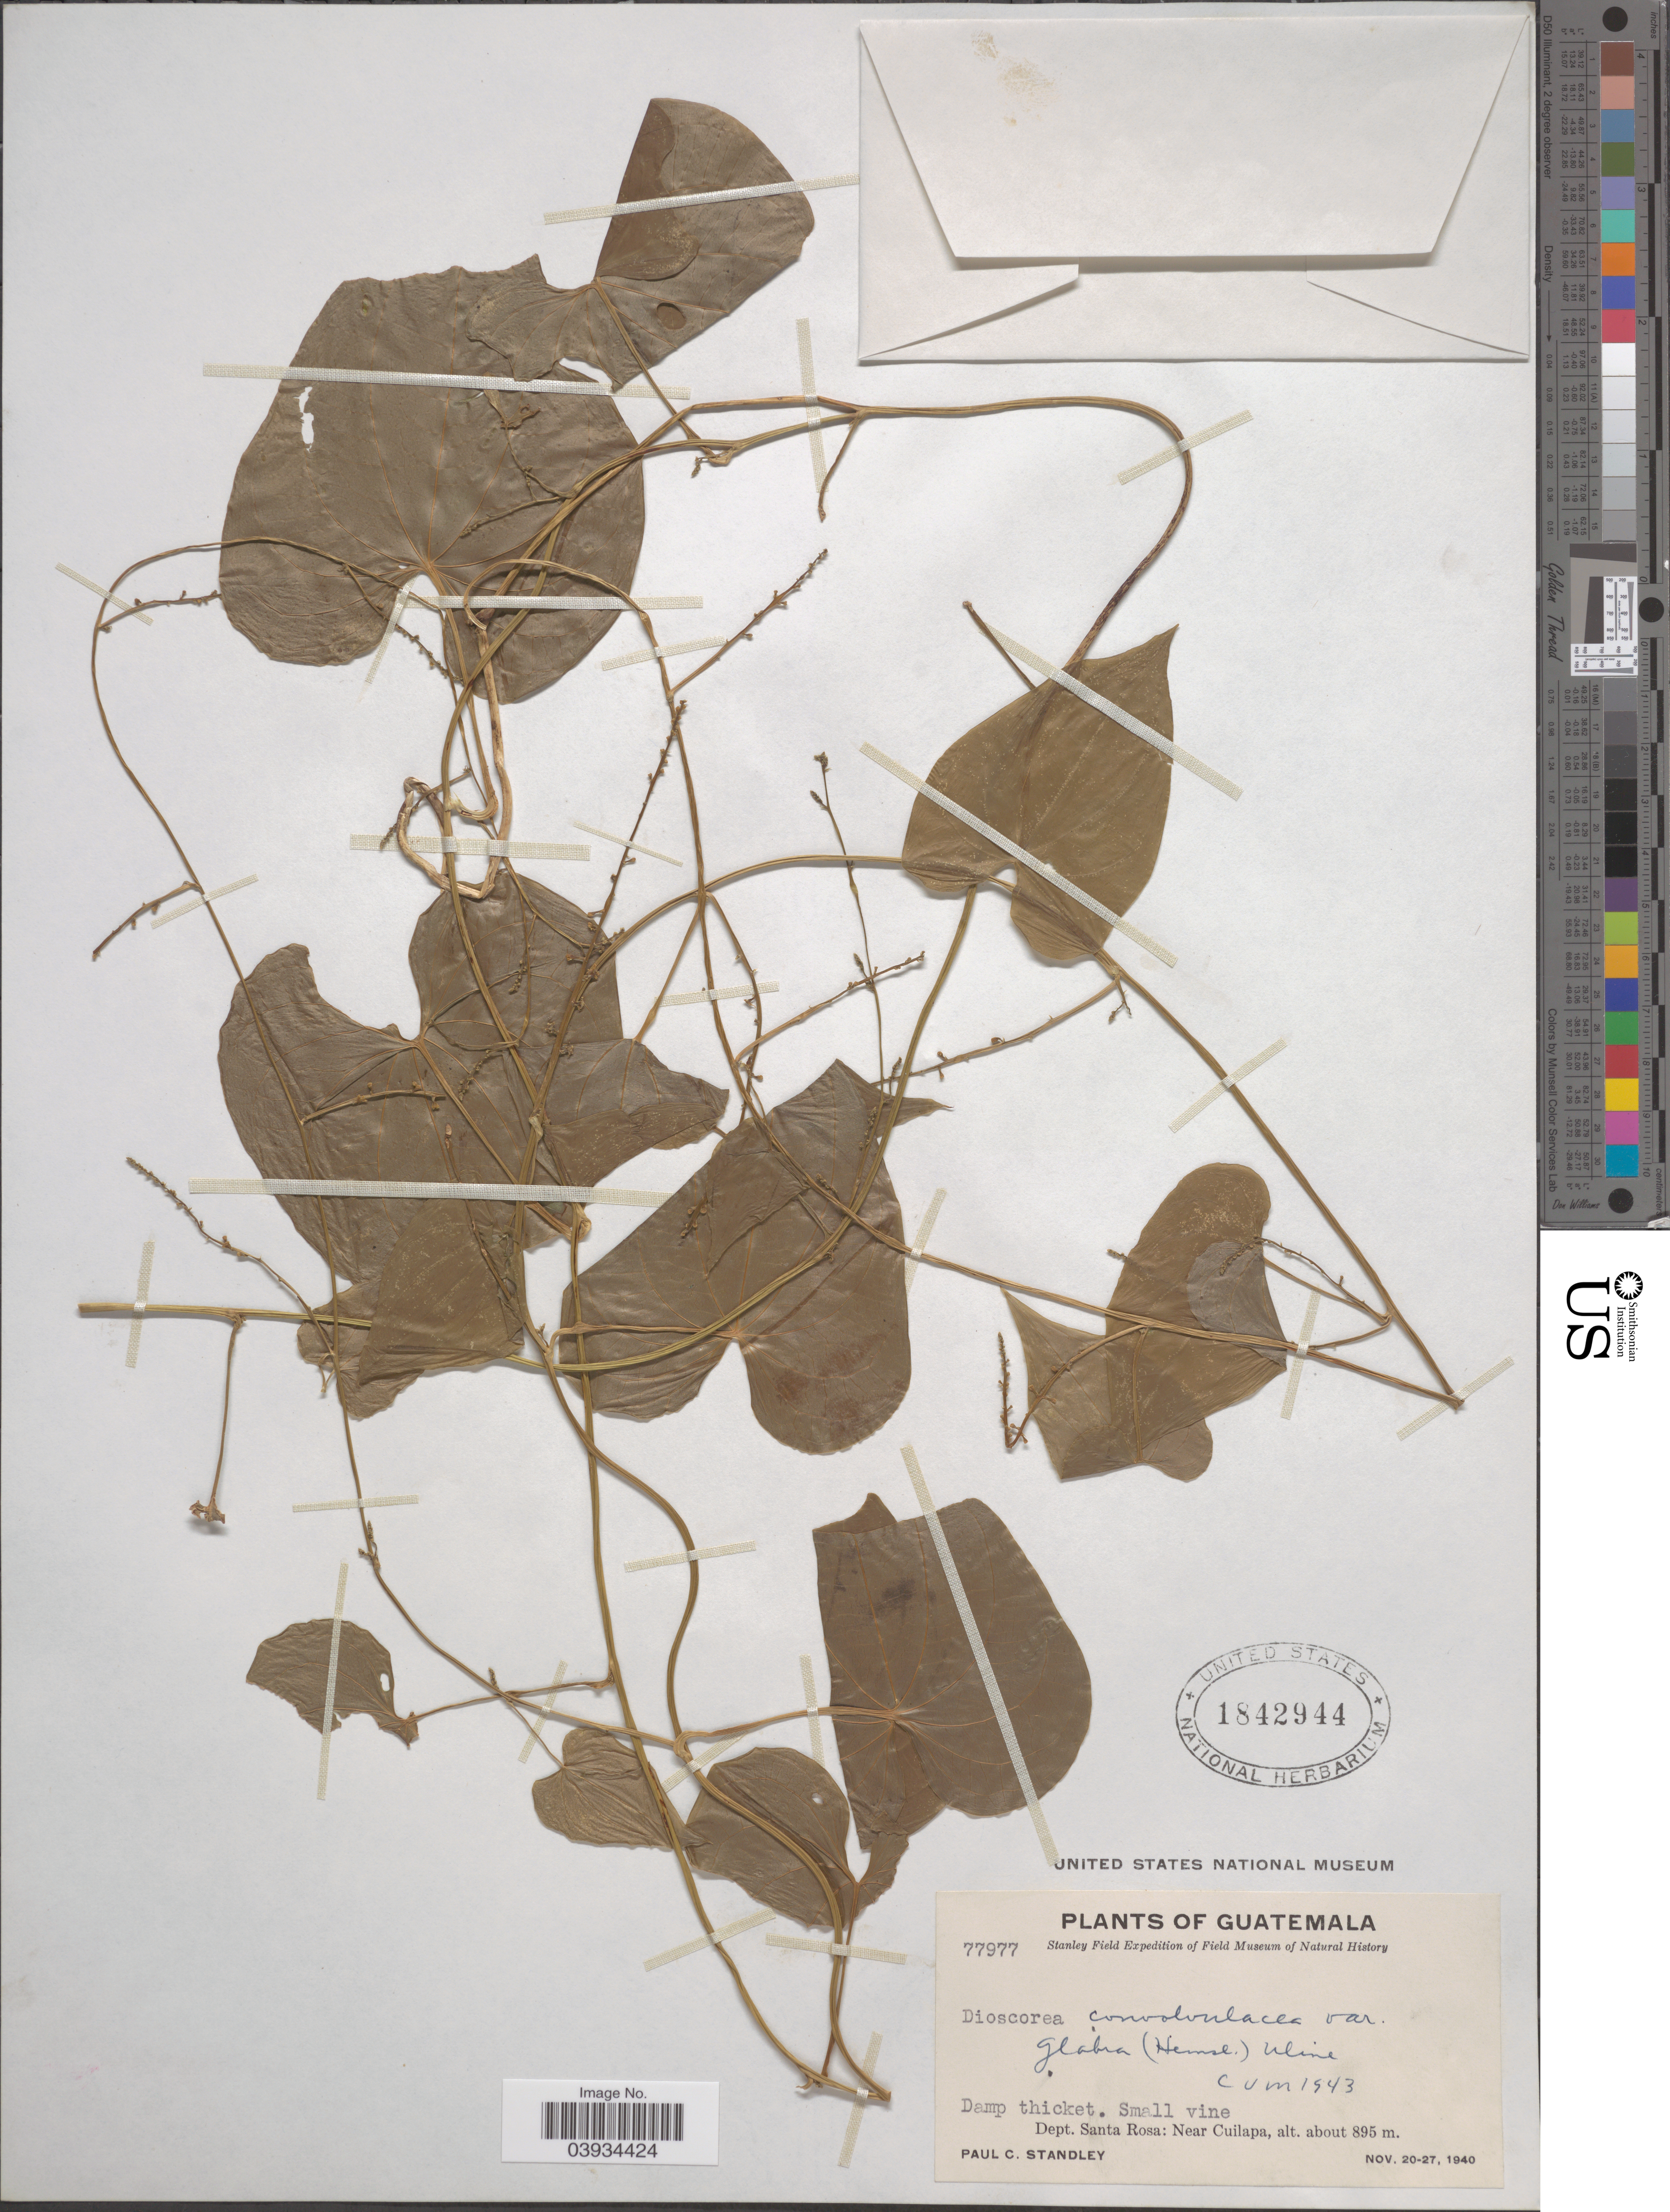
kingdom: Plantae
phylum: Tracheophyta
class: Liliopsida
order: Dioscoreales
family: Dioscoreaceae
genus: Dioscorea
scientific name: Dioscorea convolvulacea var. glabra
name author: (Hemsl.) Uline ex R. Knuth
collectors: P. C. Standley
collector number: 77977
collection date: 1940-11-20/1940-11-27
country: Guatemala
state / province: Santa Rosa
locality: Dept. Santa Rosa: Near Cuilapa.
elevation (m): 895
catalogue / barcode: US 1842944